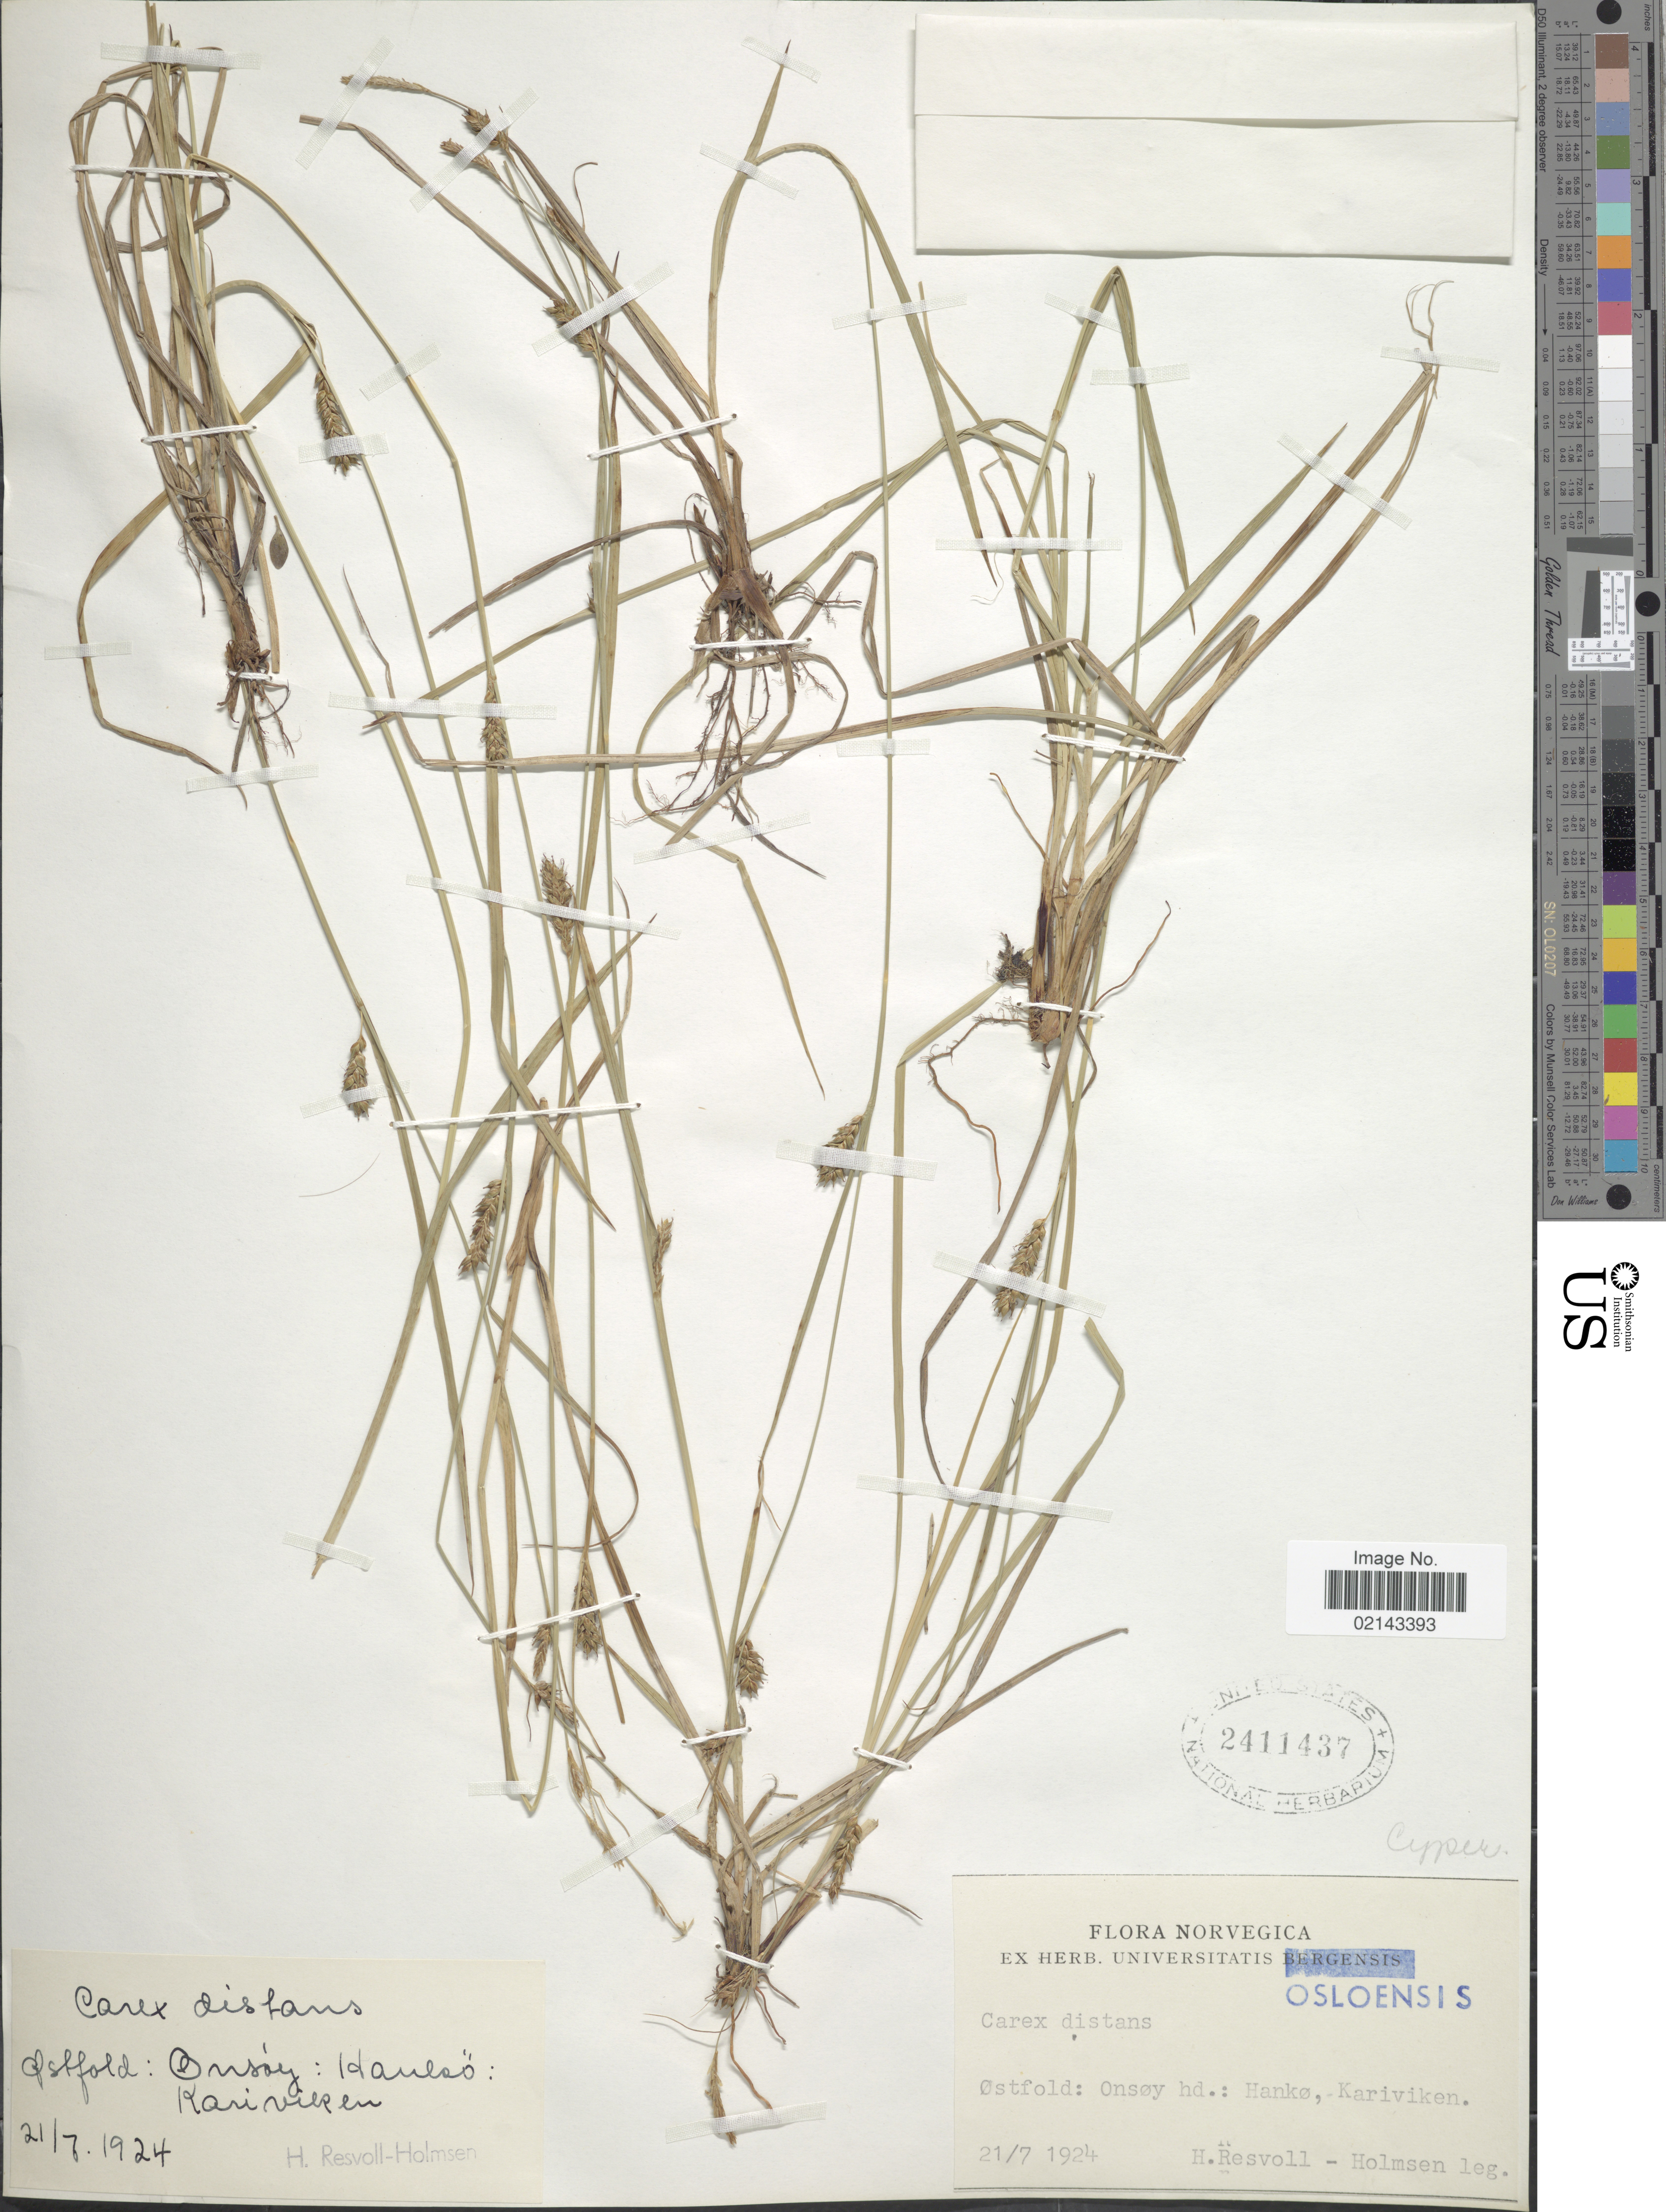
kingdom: Plantae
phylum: Tracheophyta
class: Liliopsida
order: Poales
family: Cyperaceae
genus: Carex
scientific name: Carex distans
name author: L.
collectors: H. Resvoll-Holmsen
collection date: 1924-07-21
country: Norway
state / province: Ostfold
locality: Onsøy hd: Hanksø: Kariviken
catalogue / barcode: US 2411437